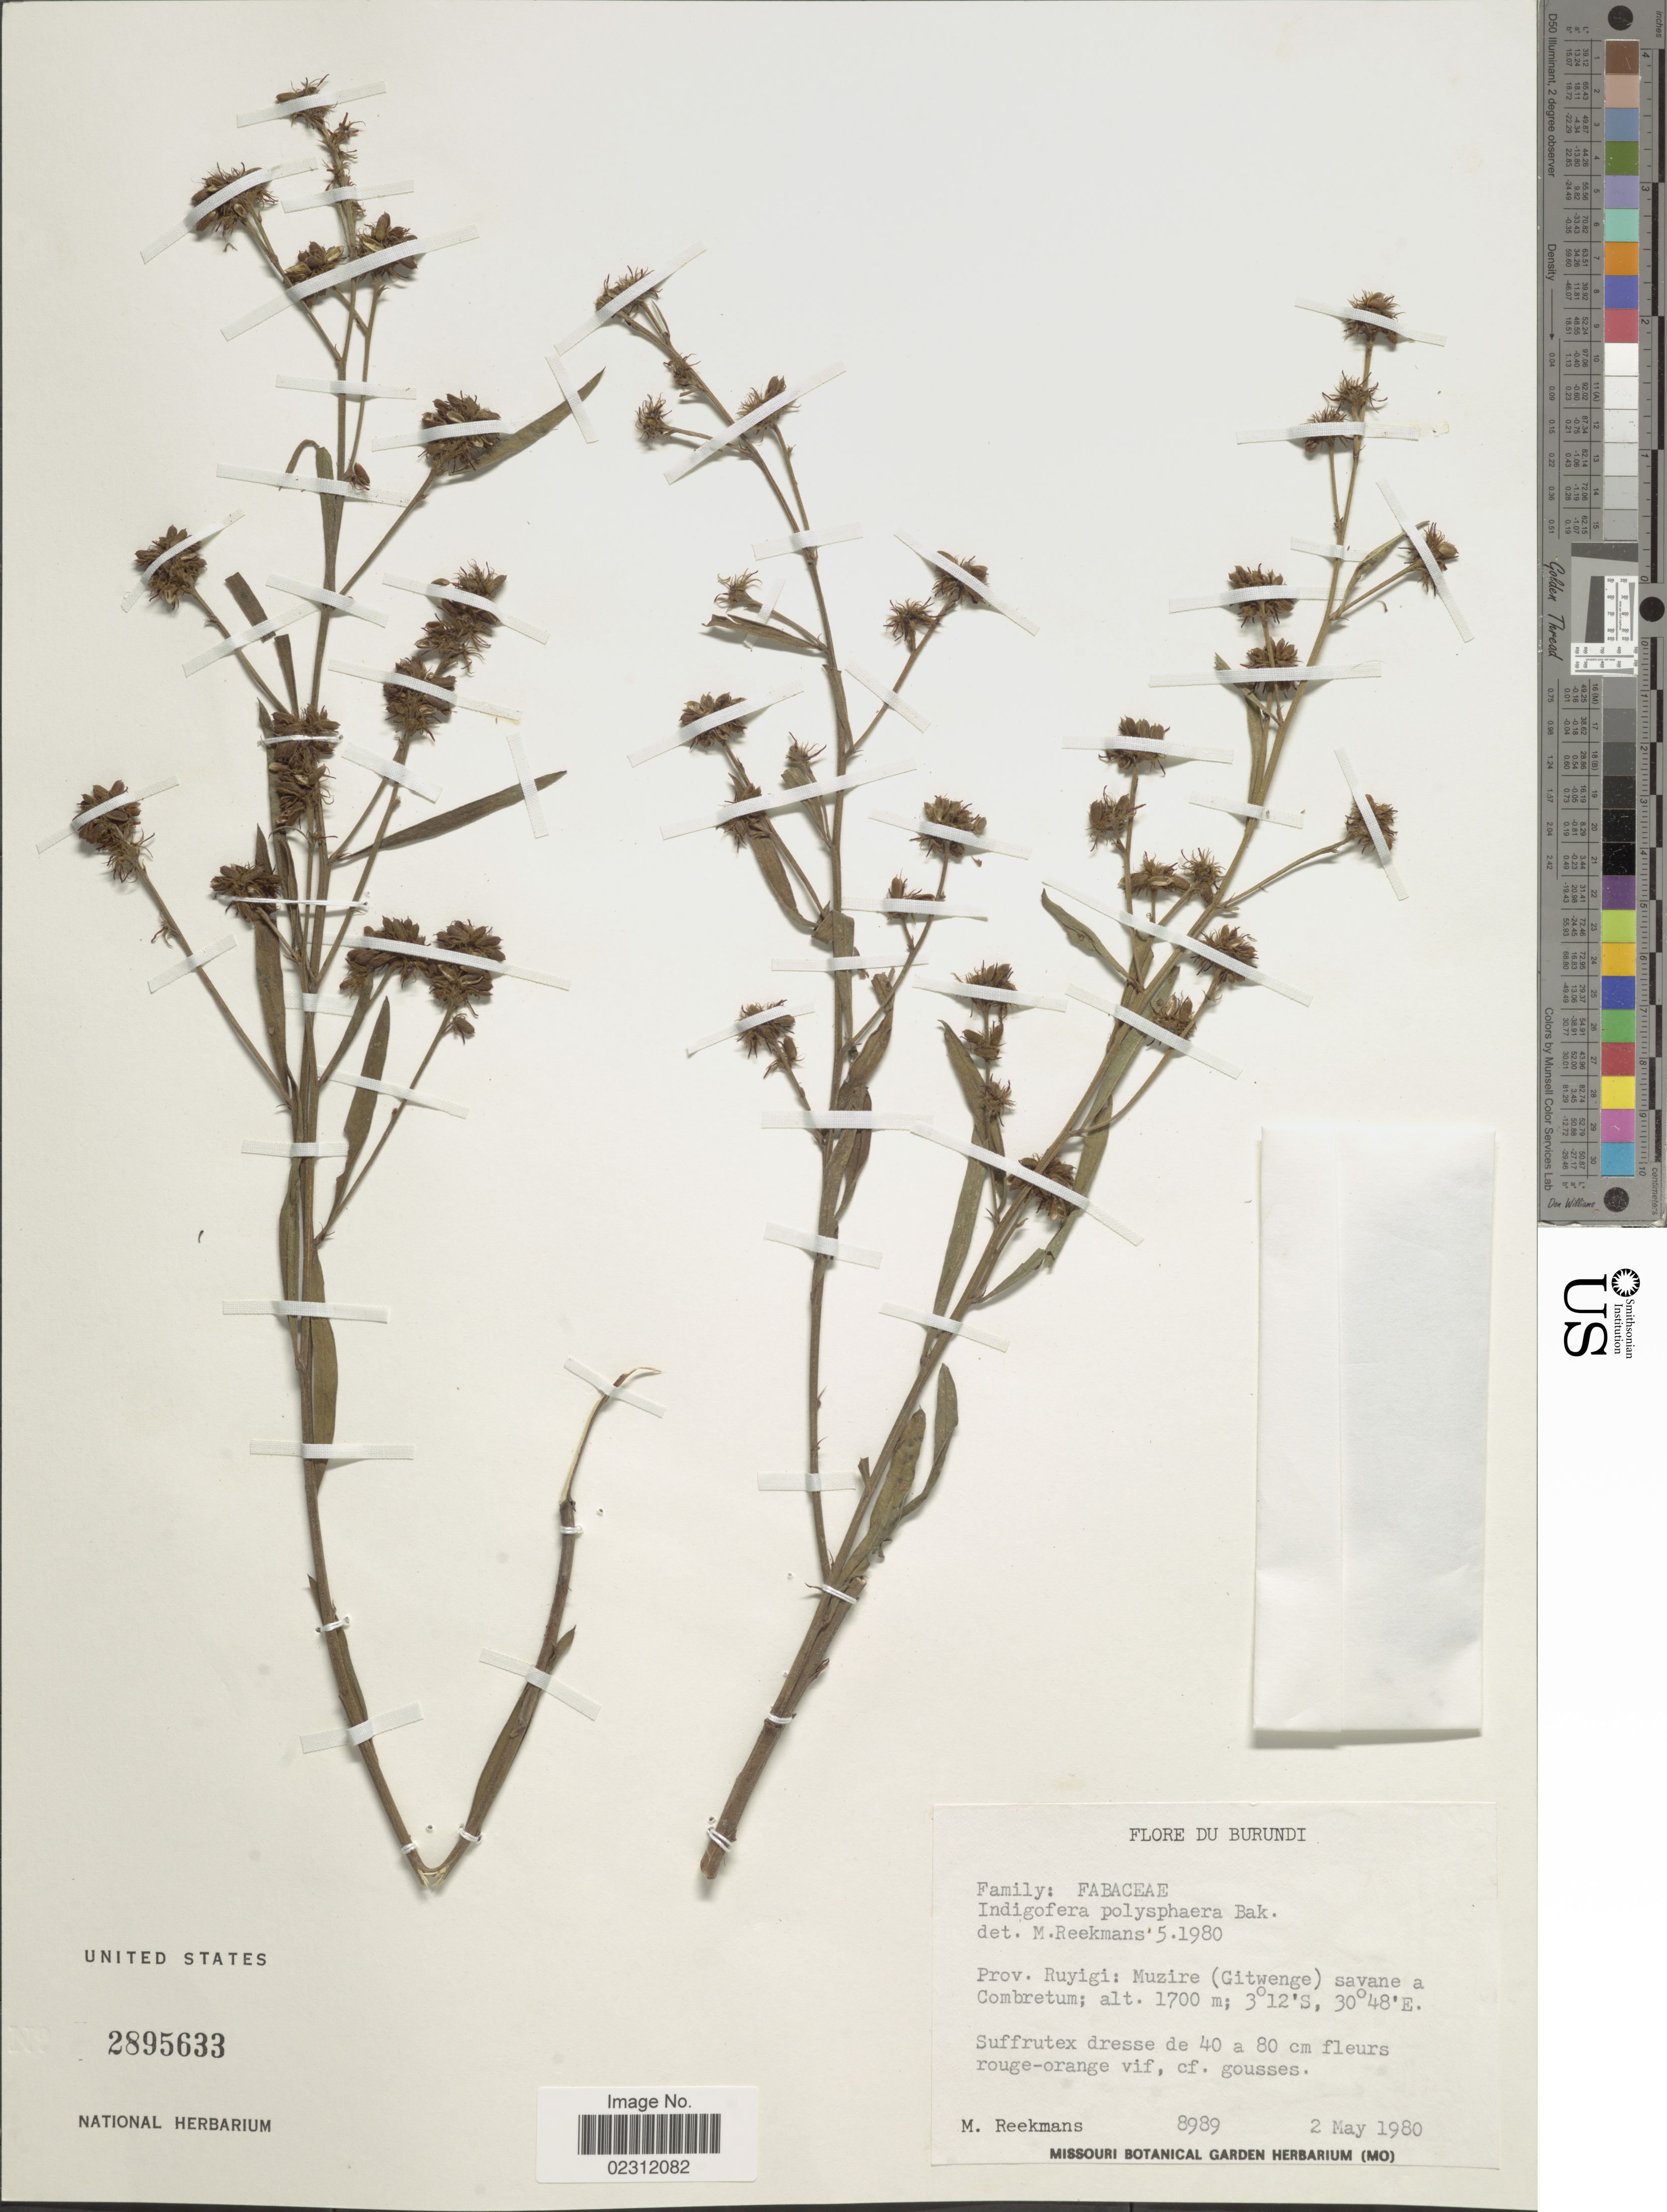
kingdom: Plantae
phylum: Tracheophyta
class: Magnoliopsida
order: Fabales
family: Fabaceae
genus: Indigofera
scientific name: Indigofera polysphaera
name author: Baker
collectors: M. Reekmans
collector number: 8989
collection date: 1980-05-02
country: Burundi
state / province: Ruyigi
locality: Muzire (Gitwenge) savane a Combretum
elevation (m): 1700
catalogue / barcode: US 2895633